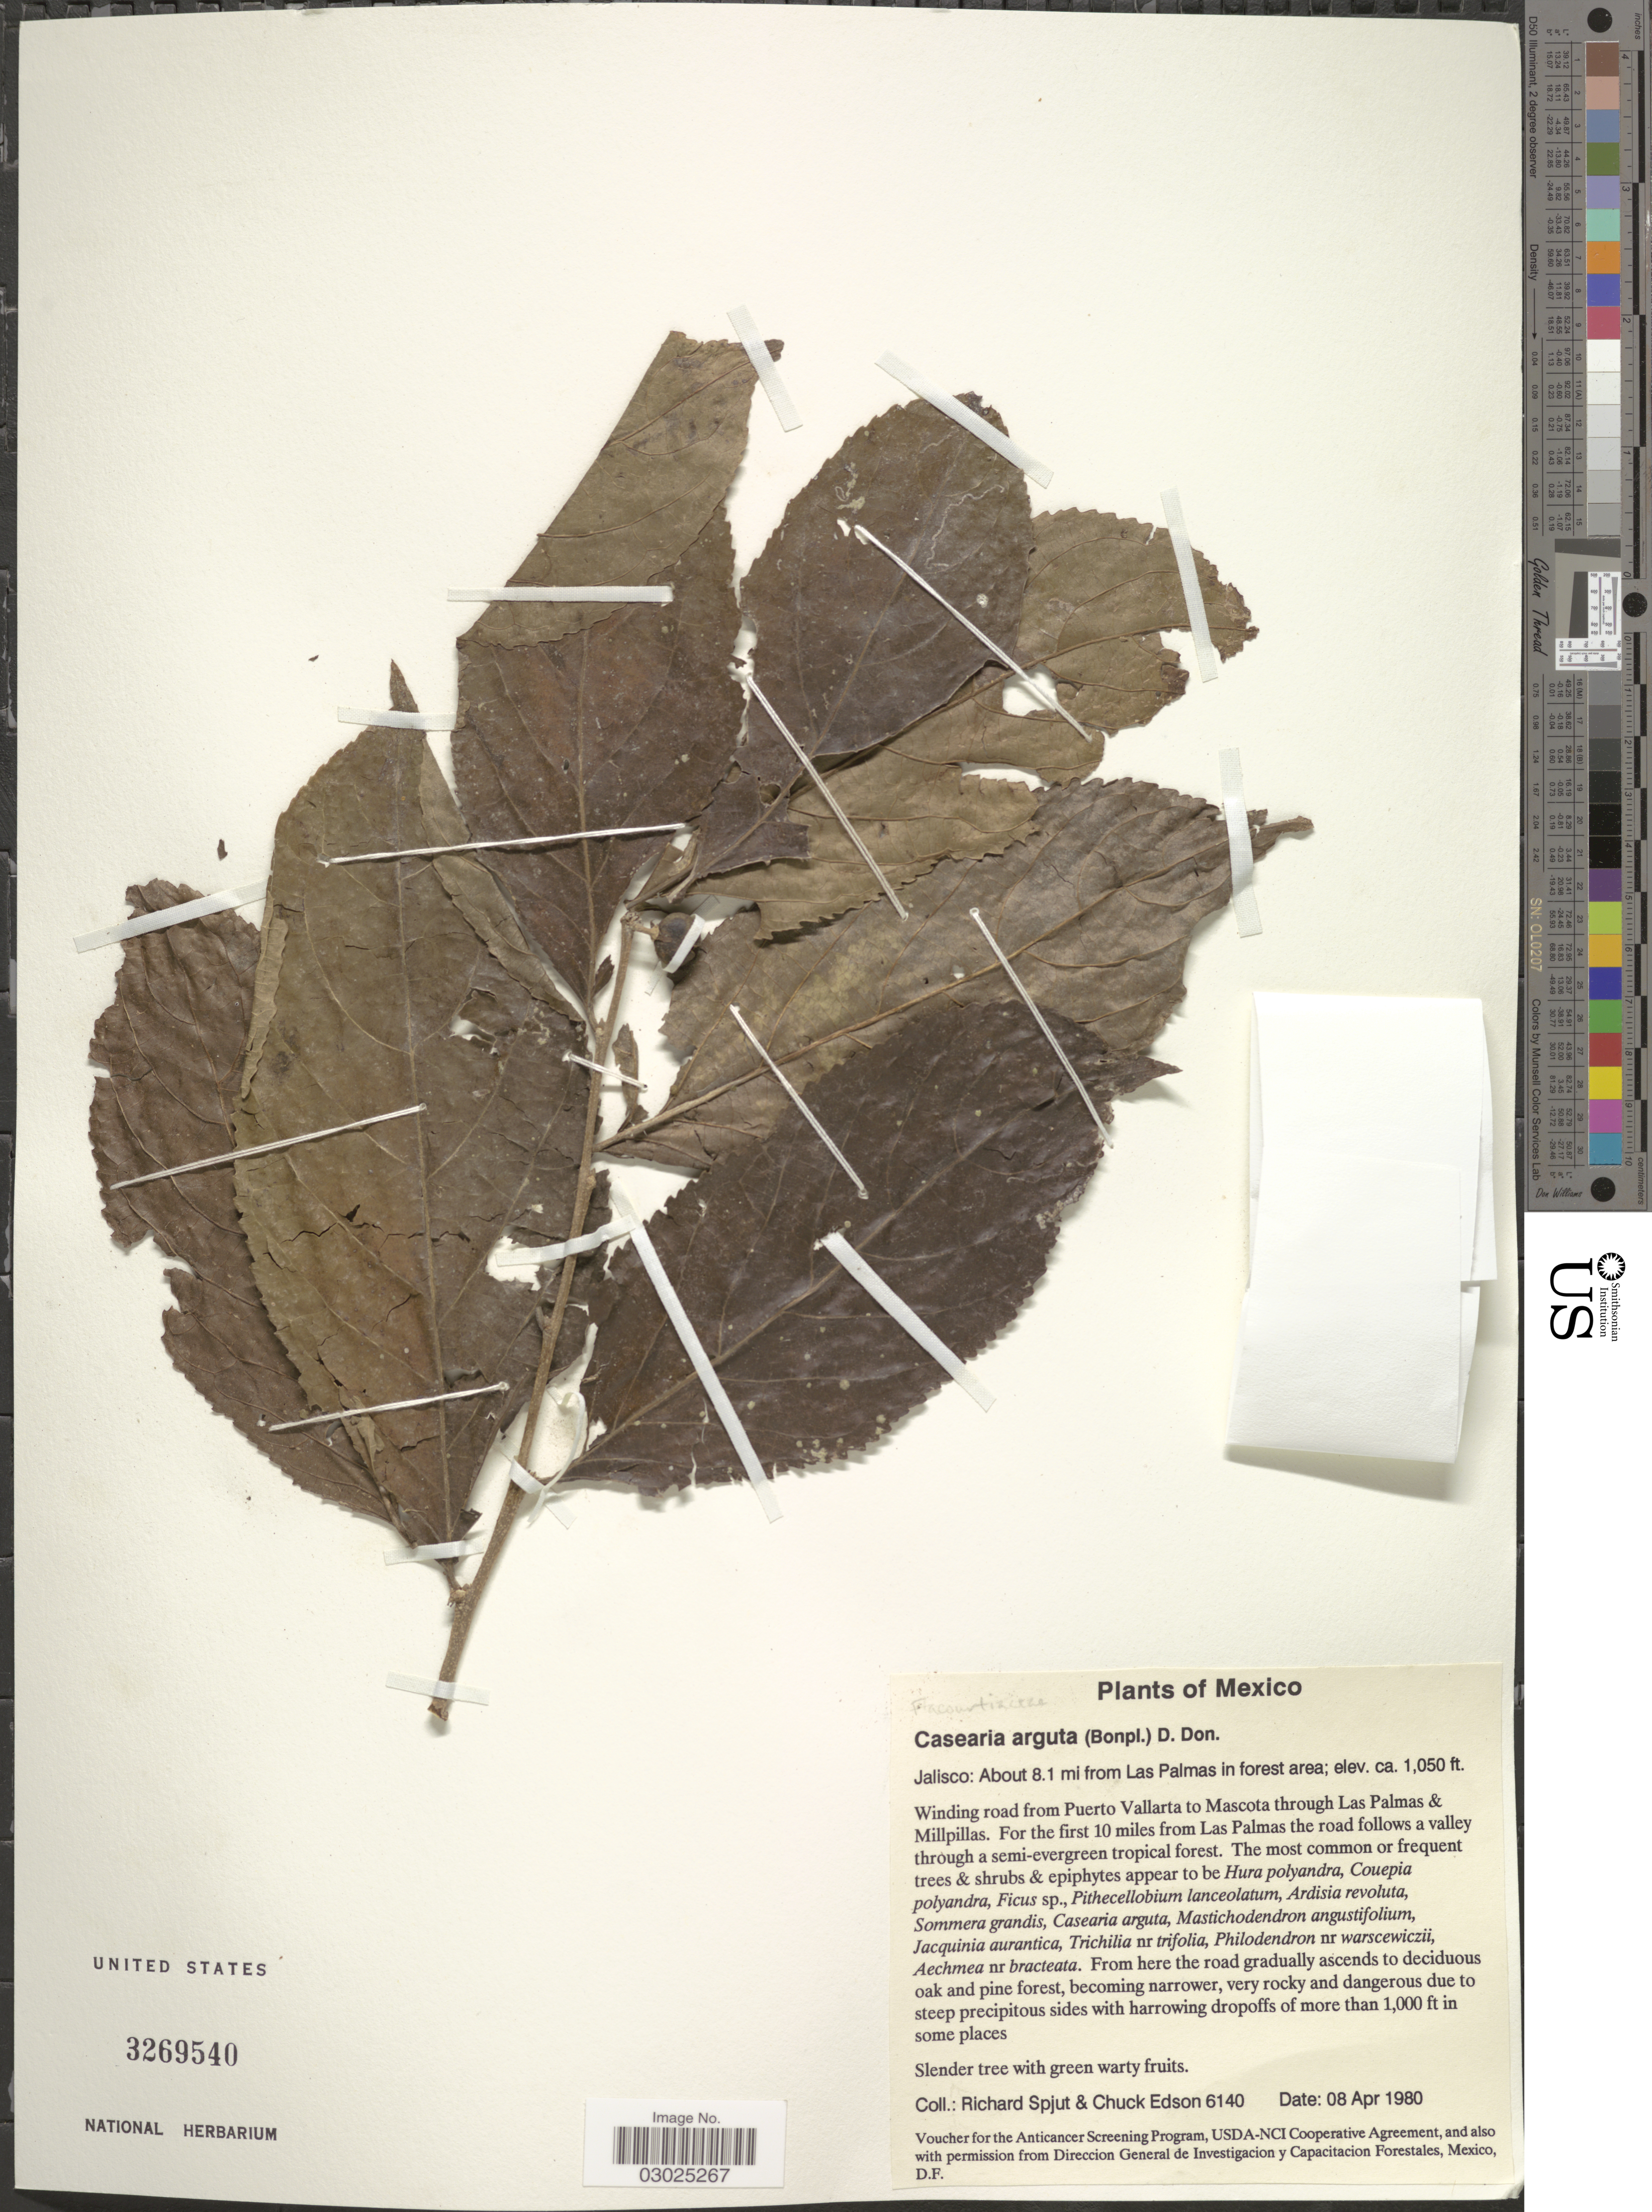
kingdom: Plantae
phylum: Tracheophyta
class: Magnoliopsida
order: Malpighiales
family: Salicaceae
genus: Casearia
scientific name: Casearia arguta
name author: Kunth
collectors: R. Spjut & C. Edson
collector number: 6140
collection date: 1980-04-08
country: Mexico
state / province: Jalisco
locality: About 8.1 mi from Las Palmas in forest area. Winding road from Puerto Vallarta to Mascota through Las Palmas & Millpillas. For the first 10 miles from Las Palmas the road follows a valley through a semi-evergreen tropical forest.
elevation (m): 320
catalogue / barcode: US 3269540